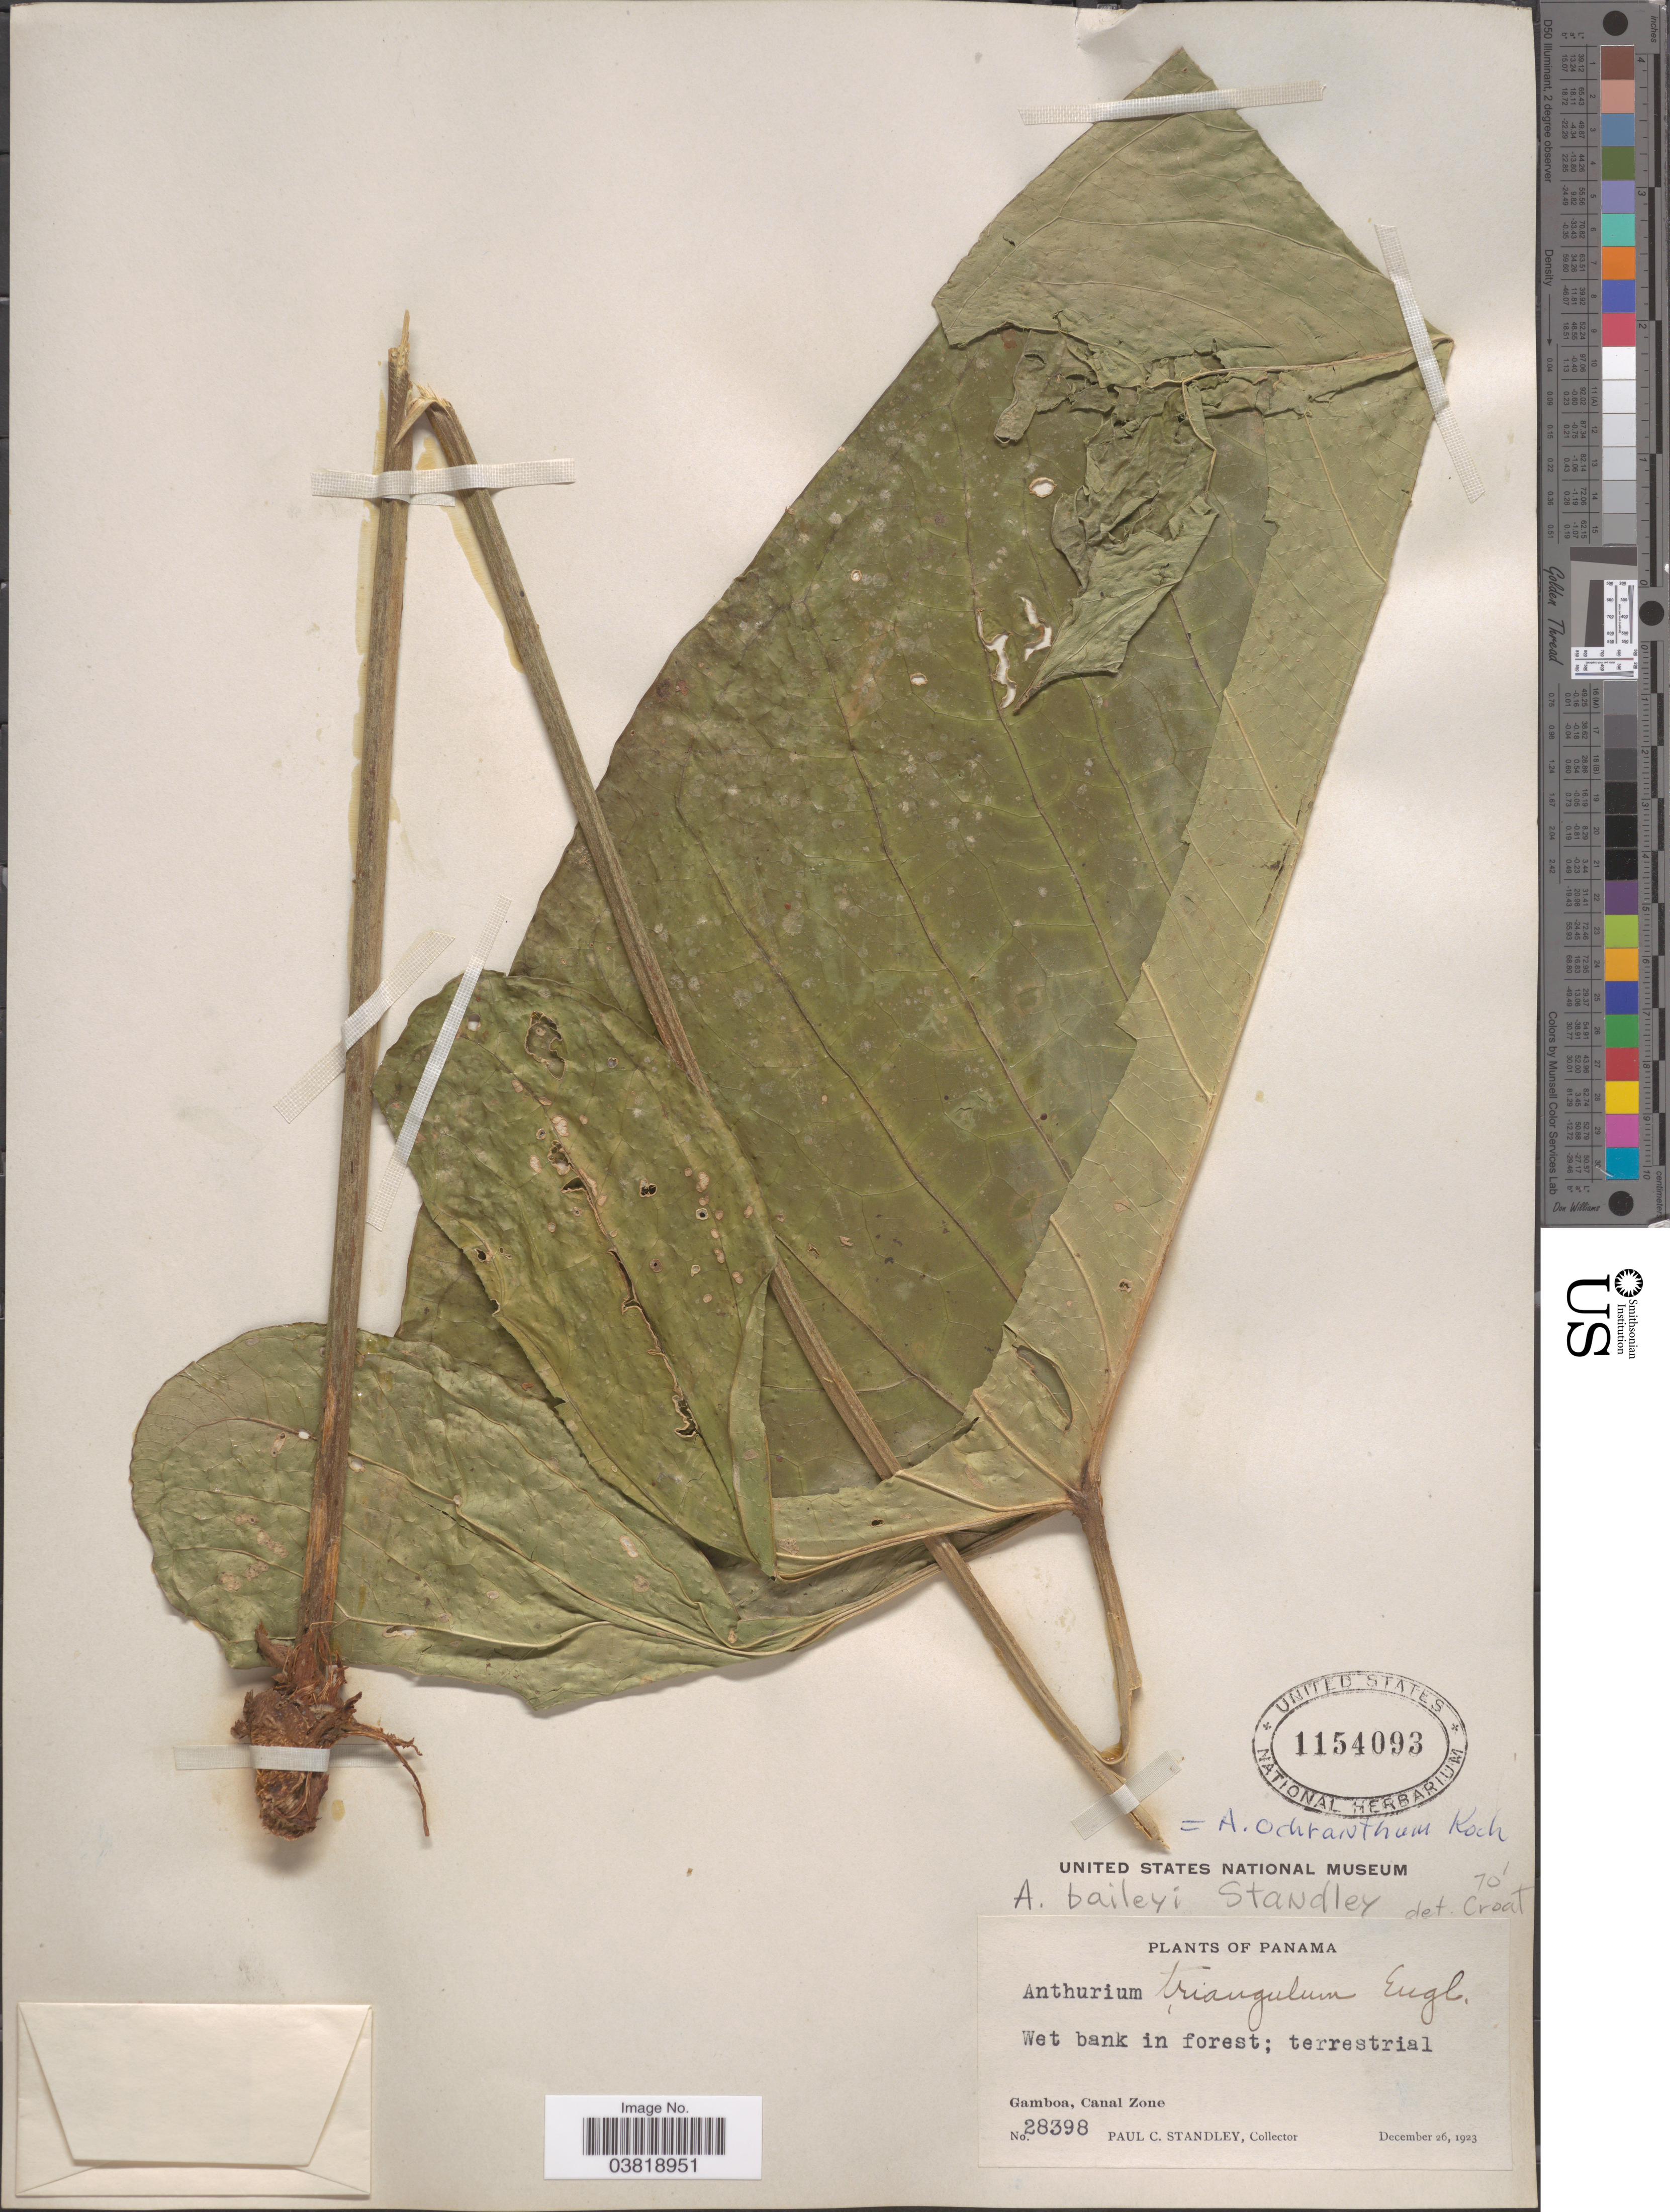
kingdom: Plantae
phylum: Tracheophyta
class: Liliopsida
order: Alismatales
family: Araceae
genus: Anthurium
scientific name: Anthurium ochranthum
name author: K. Koch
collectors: P. C. Standley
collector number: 28398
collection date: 1923-12-26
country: Panama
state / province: Colón / Panamá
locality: Gamboa, Canal Zone.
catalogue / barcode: US 1154093